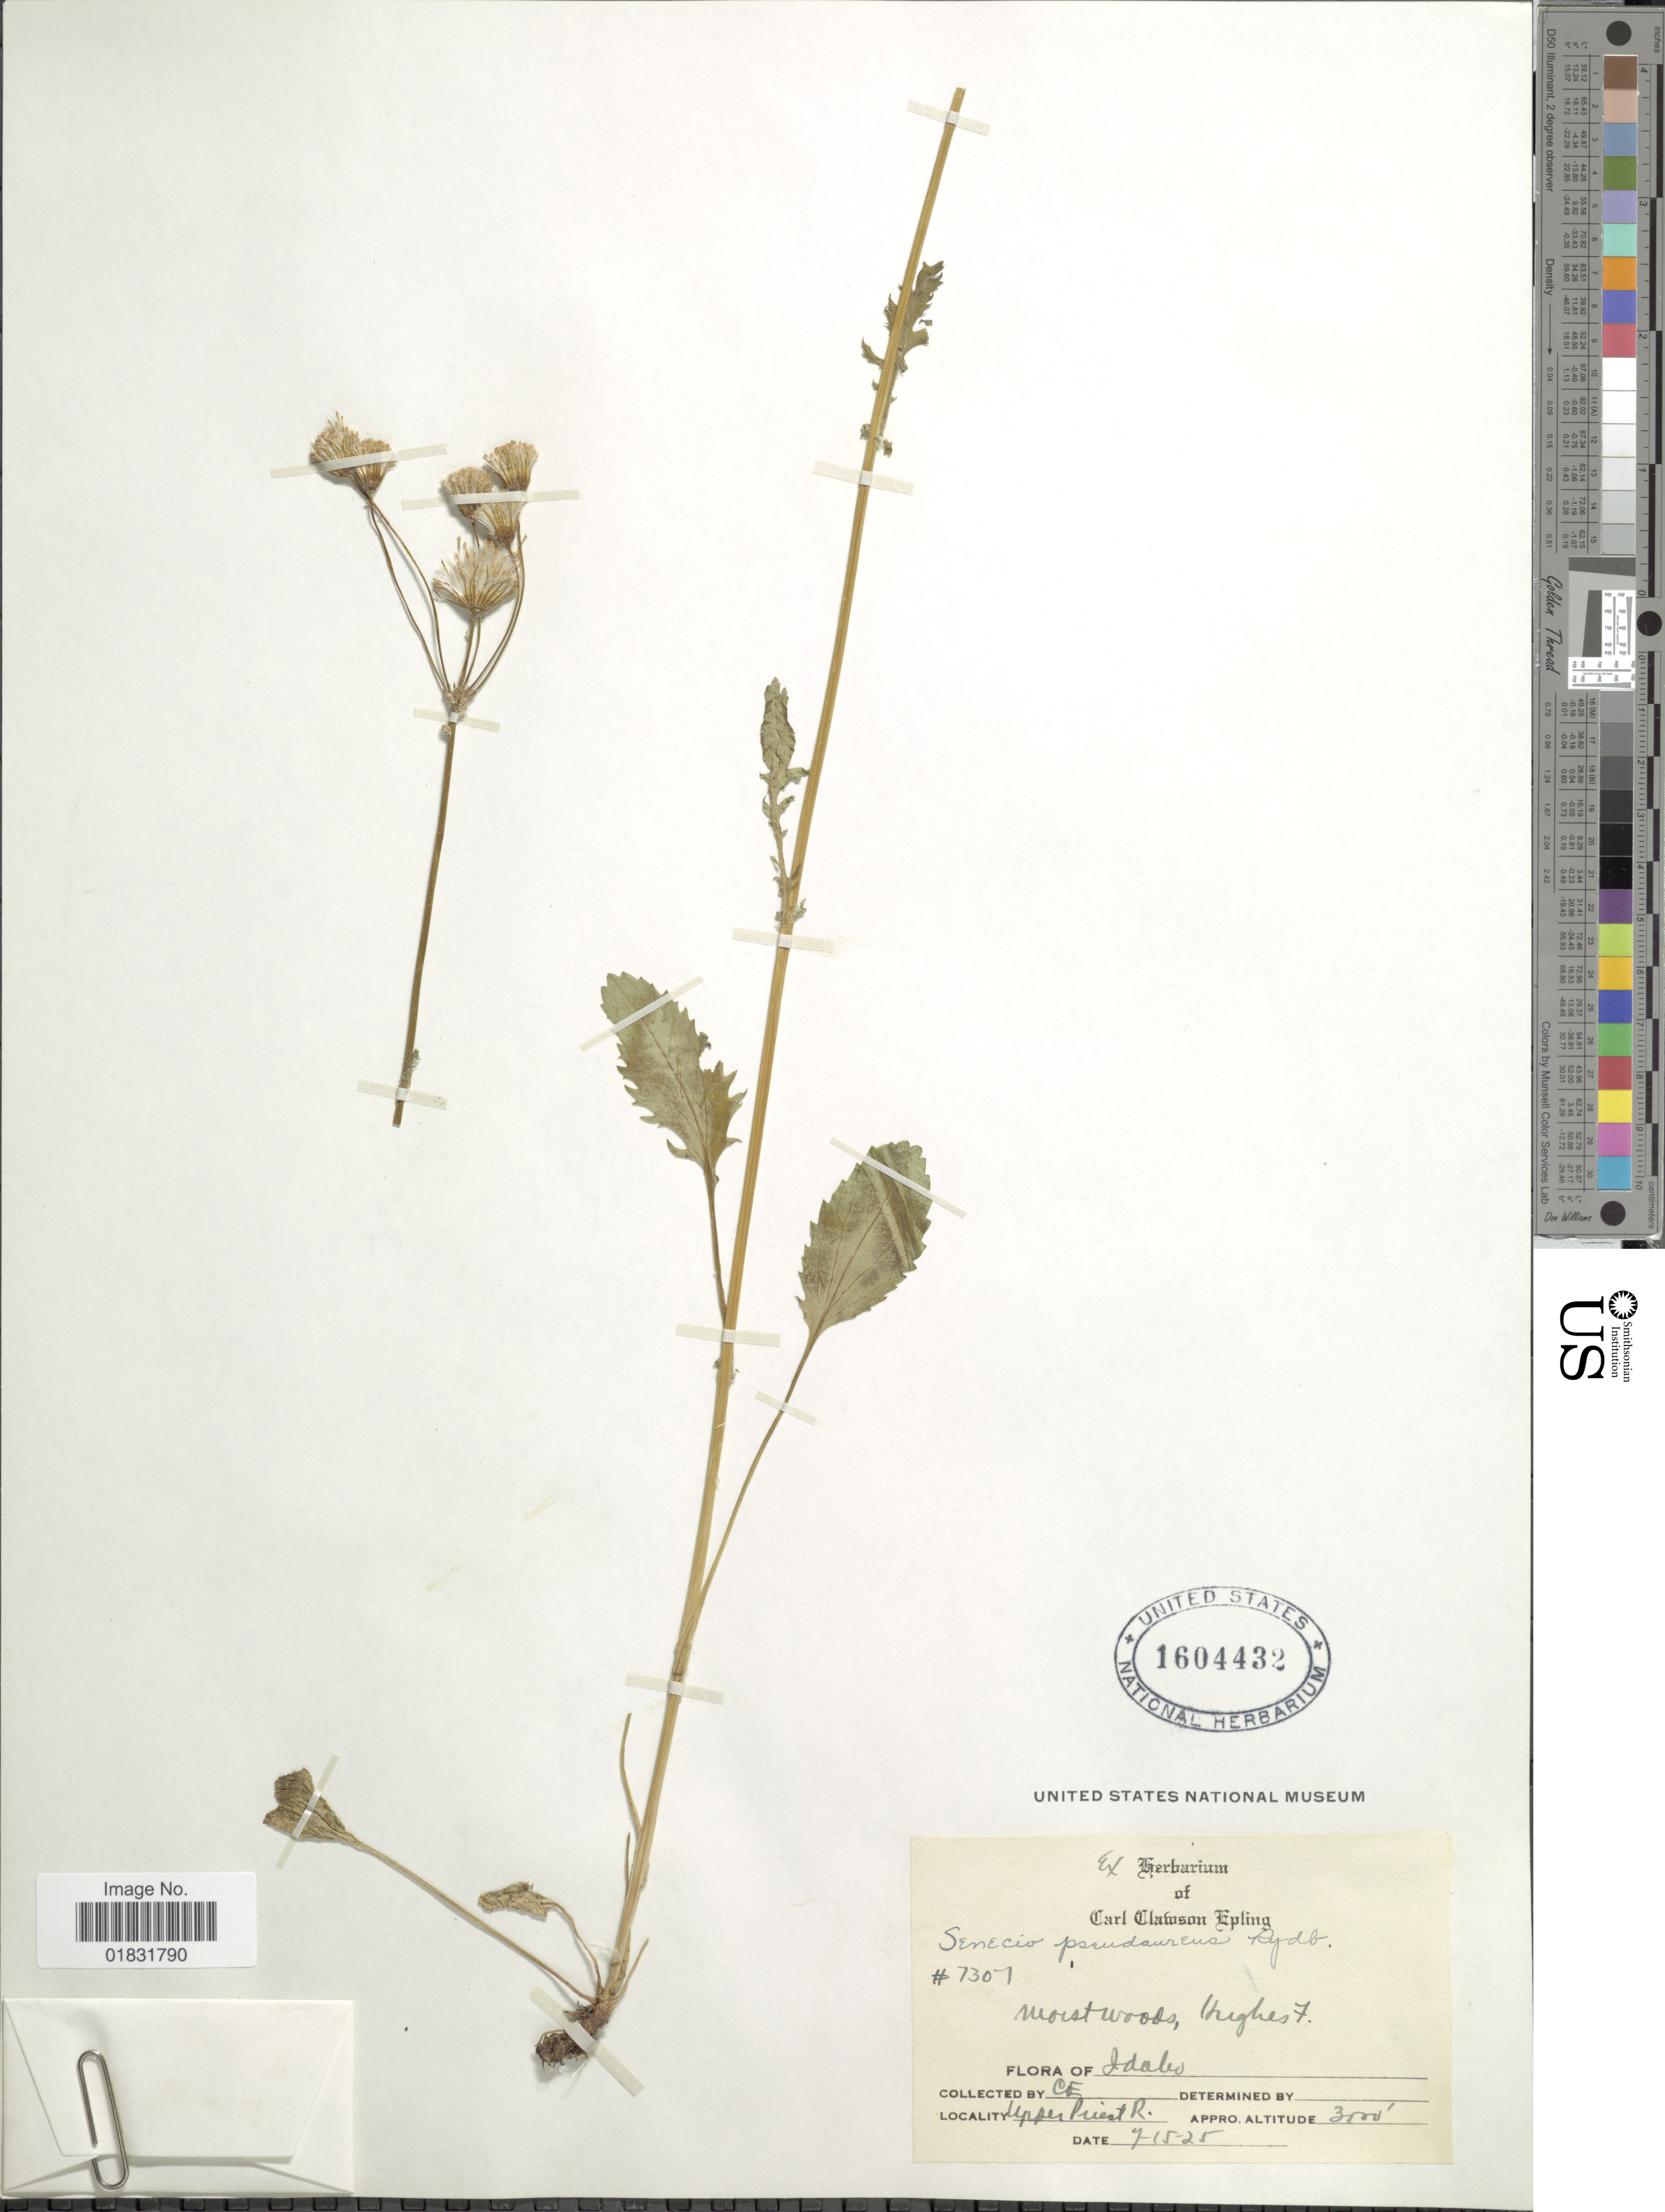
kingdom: Plantae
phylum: Tracheophyta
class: Magnoliopsida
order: Asterales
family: Asteraceae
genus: Packera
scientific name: Packera pseudaurea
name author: (Rydb.) W.A. Weber & Á. Löve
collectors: C. C. Epling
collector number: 7307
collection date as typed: Transcribed d/m/y: 15/7/25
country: United States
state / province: Idaho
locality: Upper Priest R, Moist woods, Hughes F.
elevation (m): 914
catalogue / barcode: US 1604432